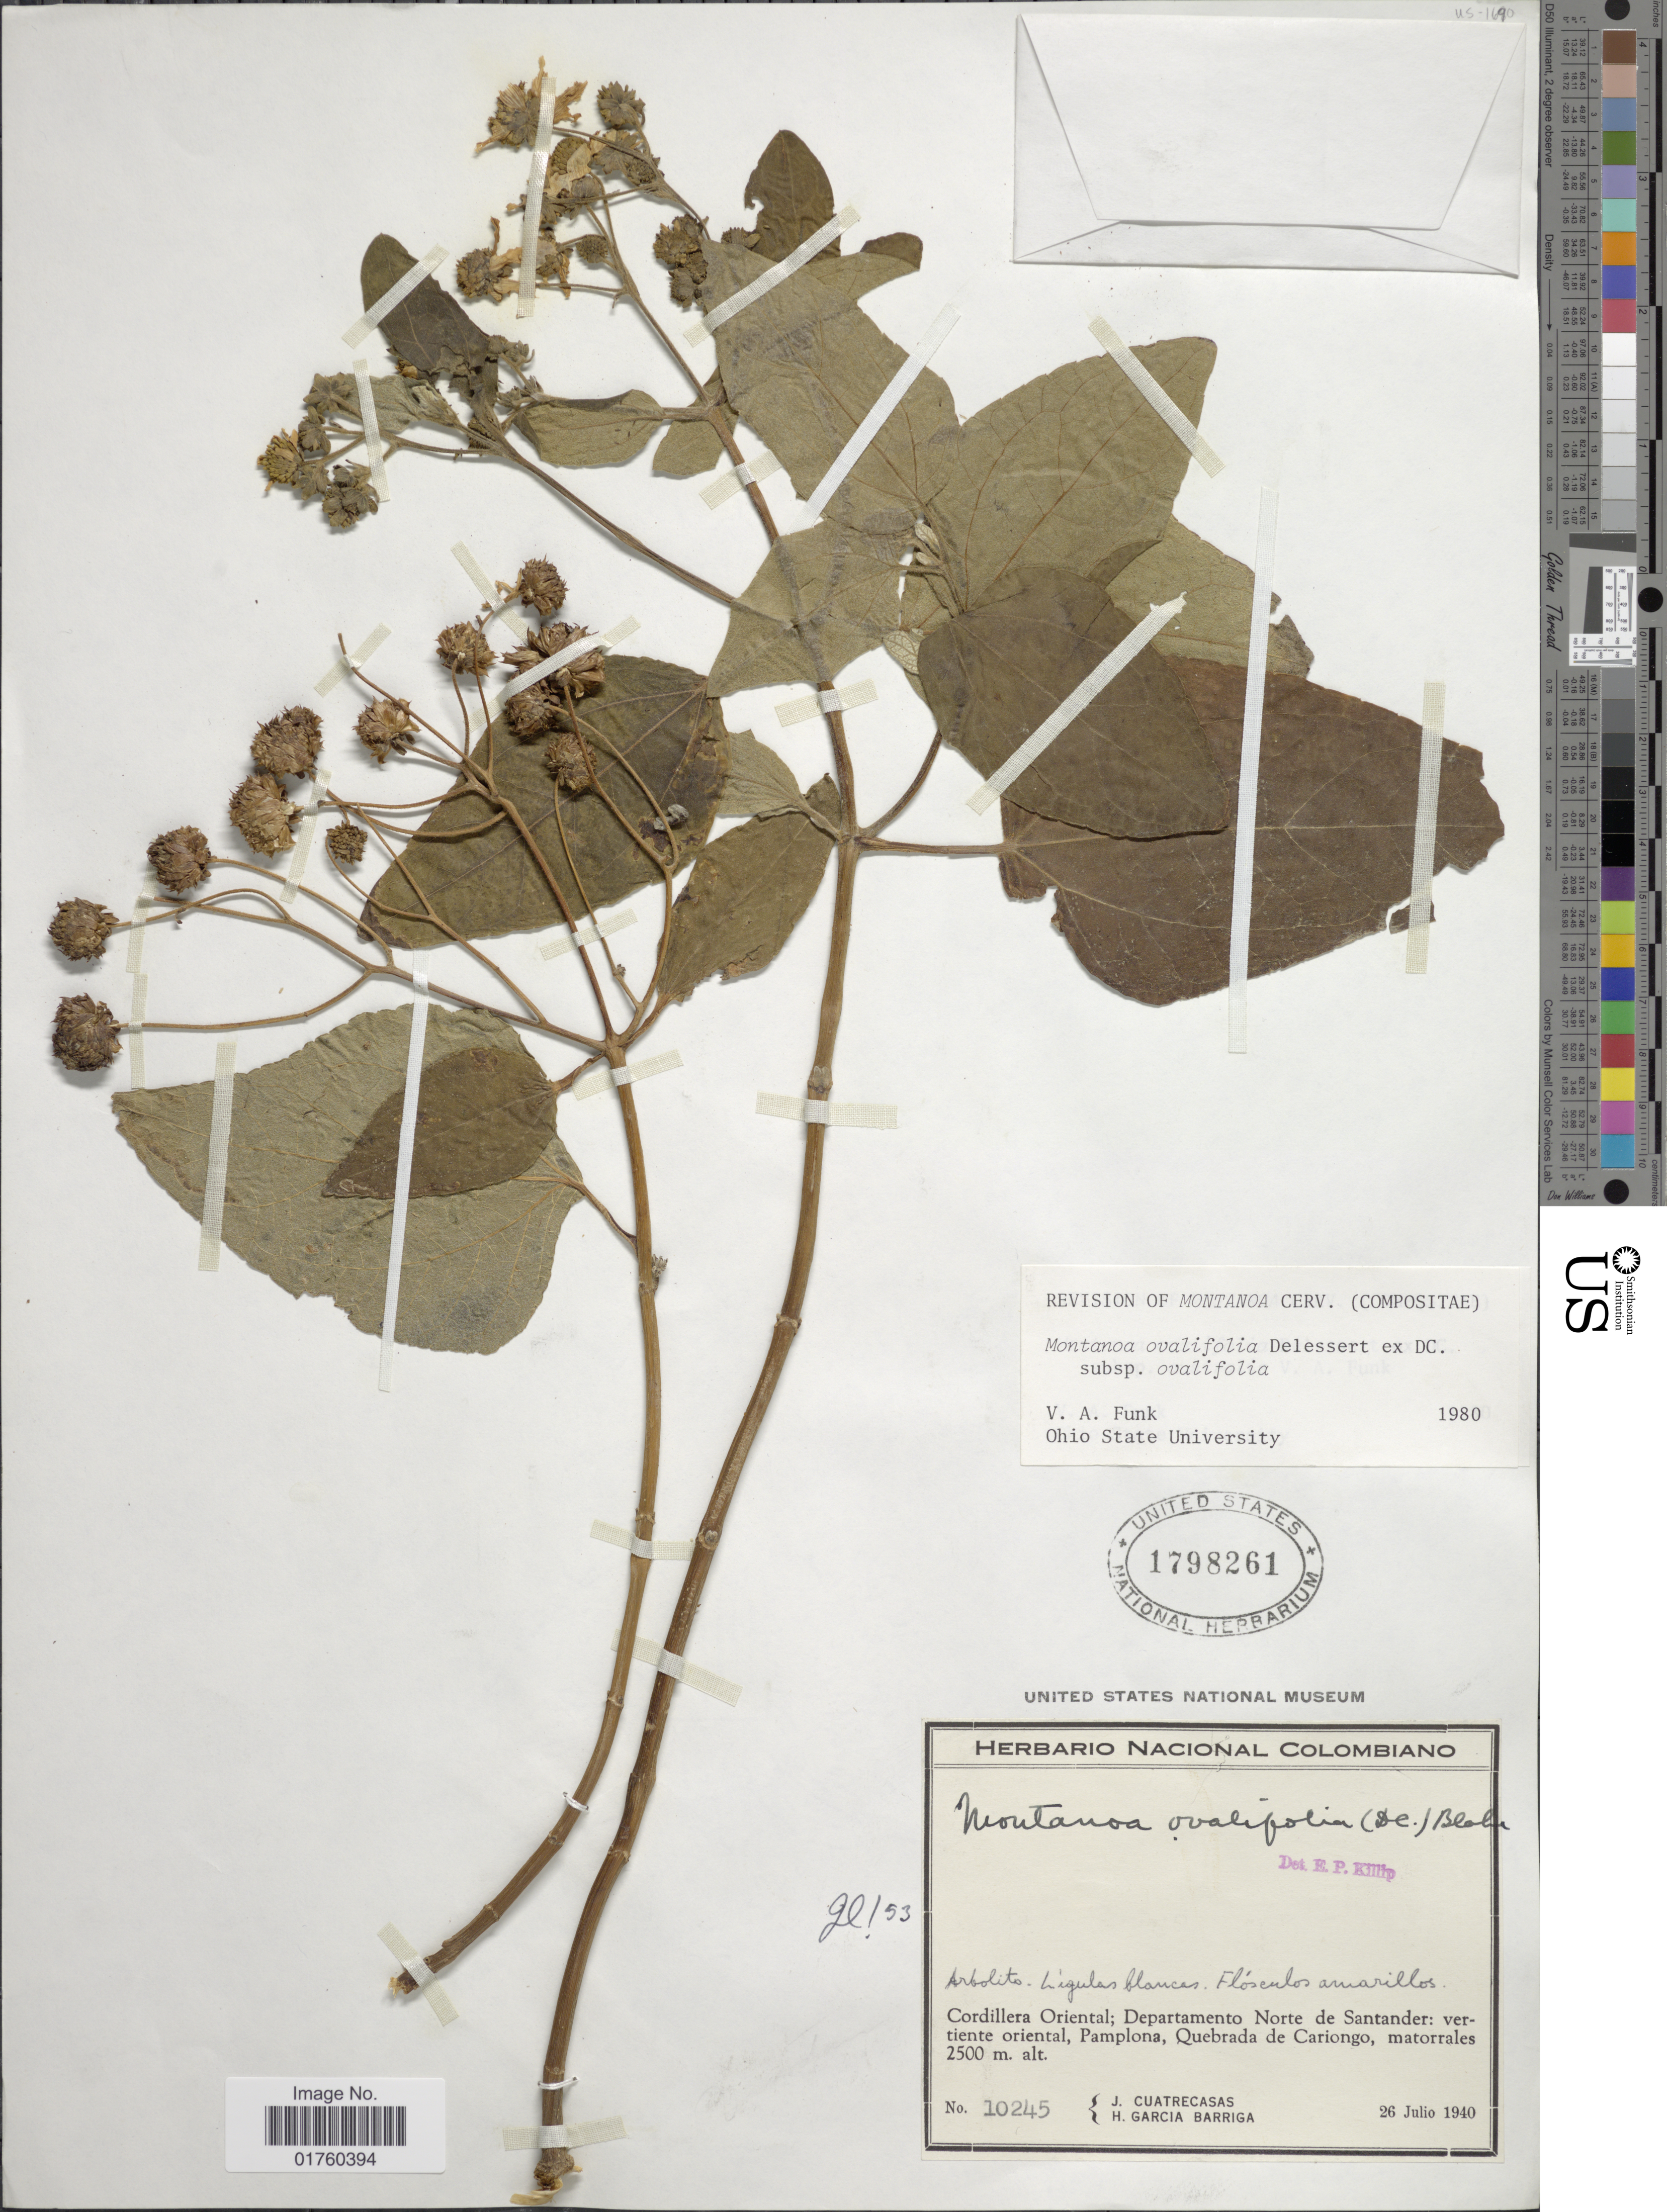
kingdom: Plantae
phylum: Tracheophyta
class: Magnoliopsida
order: Asterales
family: Asteraceae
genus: Montanoa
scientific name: Montanoa ovalifolia subsp. ovalifolia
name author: DC.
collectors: J. Cuatrecasas & H. García Barriga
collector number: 10245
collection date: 1940-07-26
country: Colombia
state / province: Norte de Santander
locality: Cordileera Oriental. Vertiente oriental, pamplona, Quebrada de Cariongo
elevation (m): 2500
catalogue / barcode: US 1798261